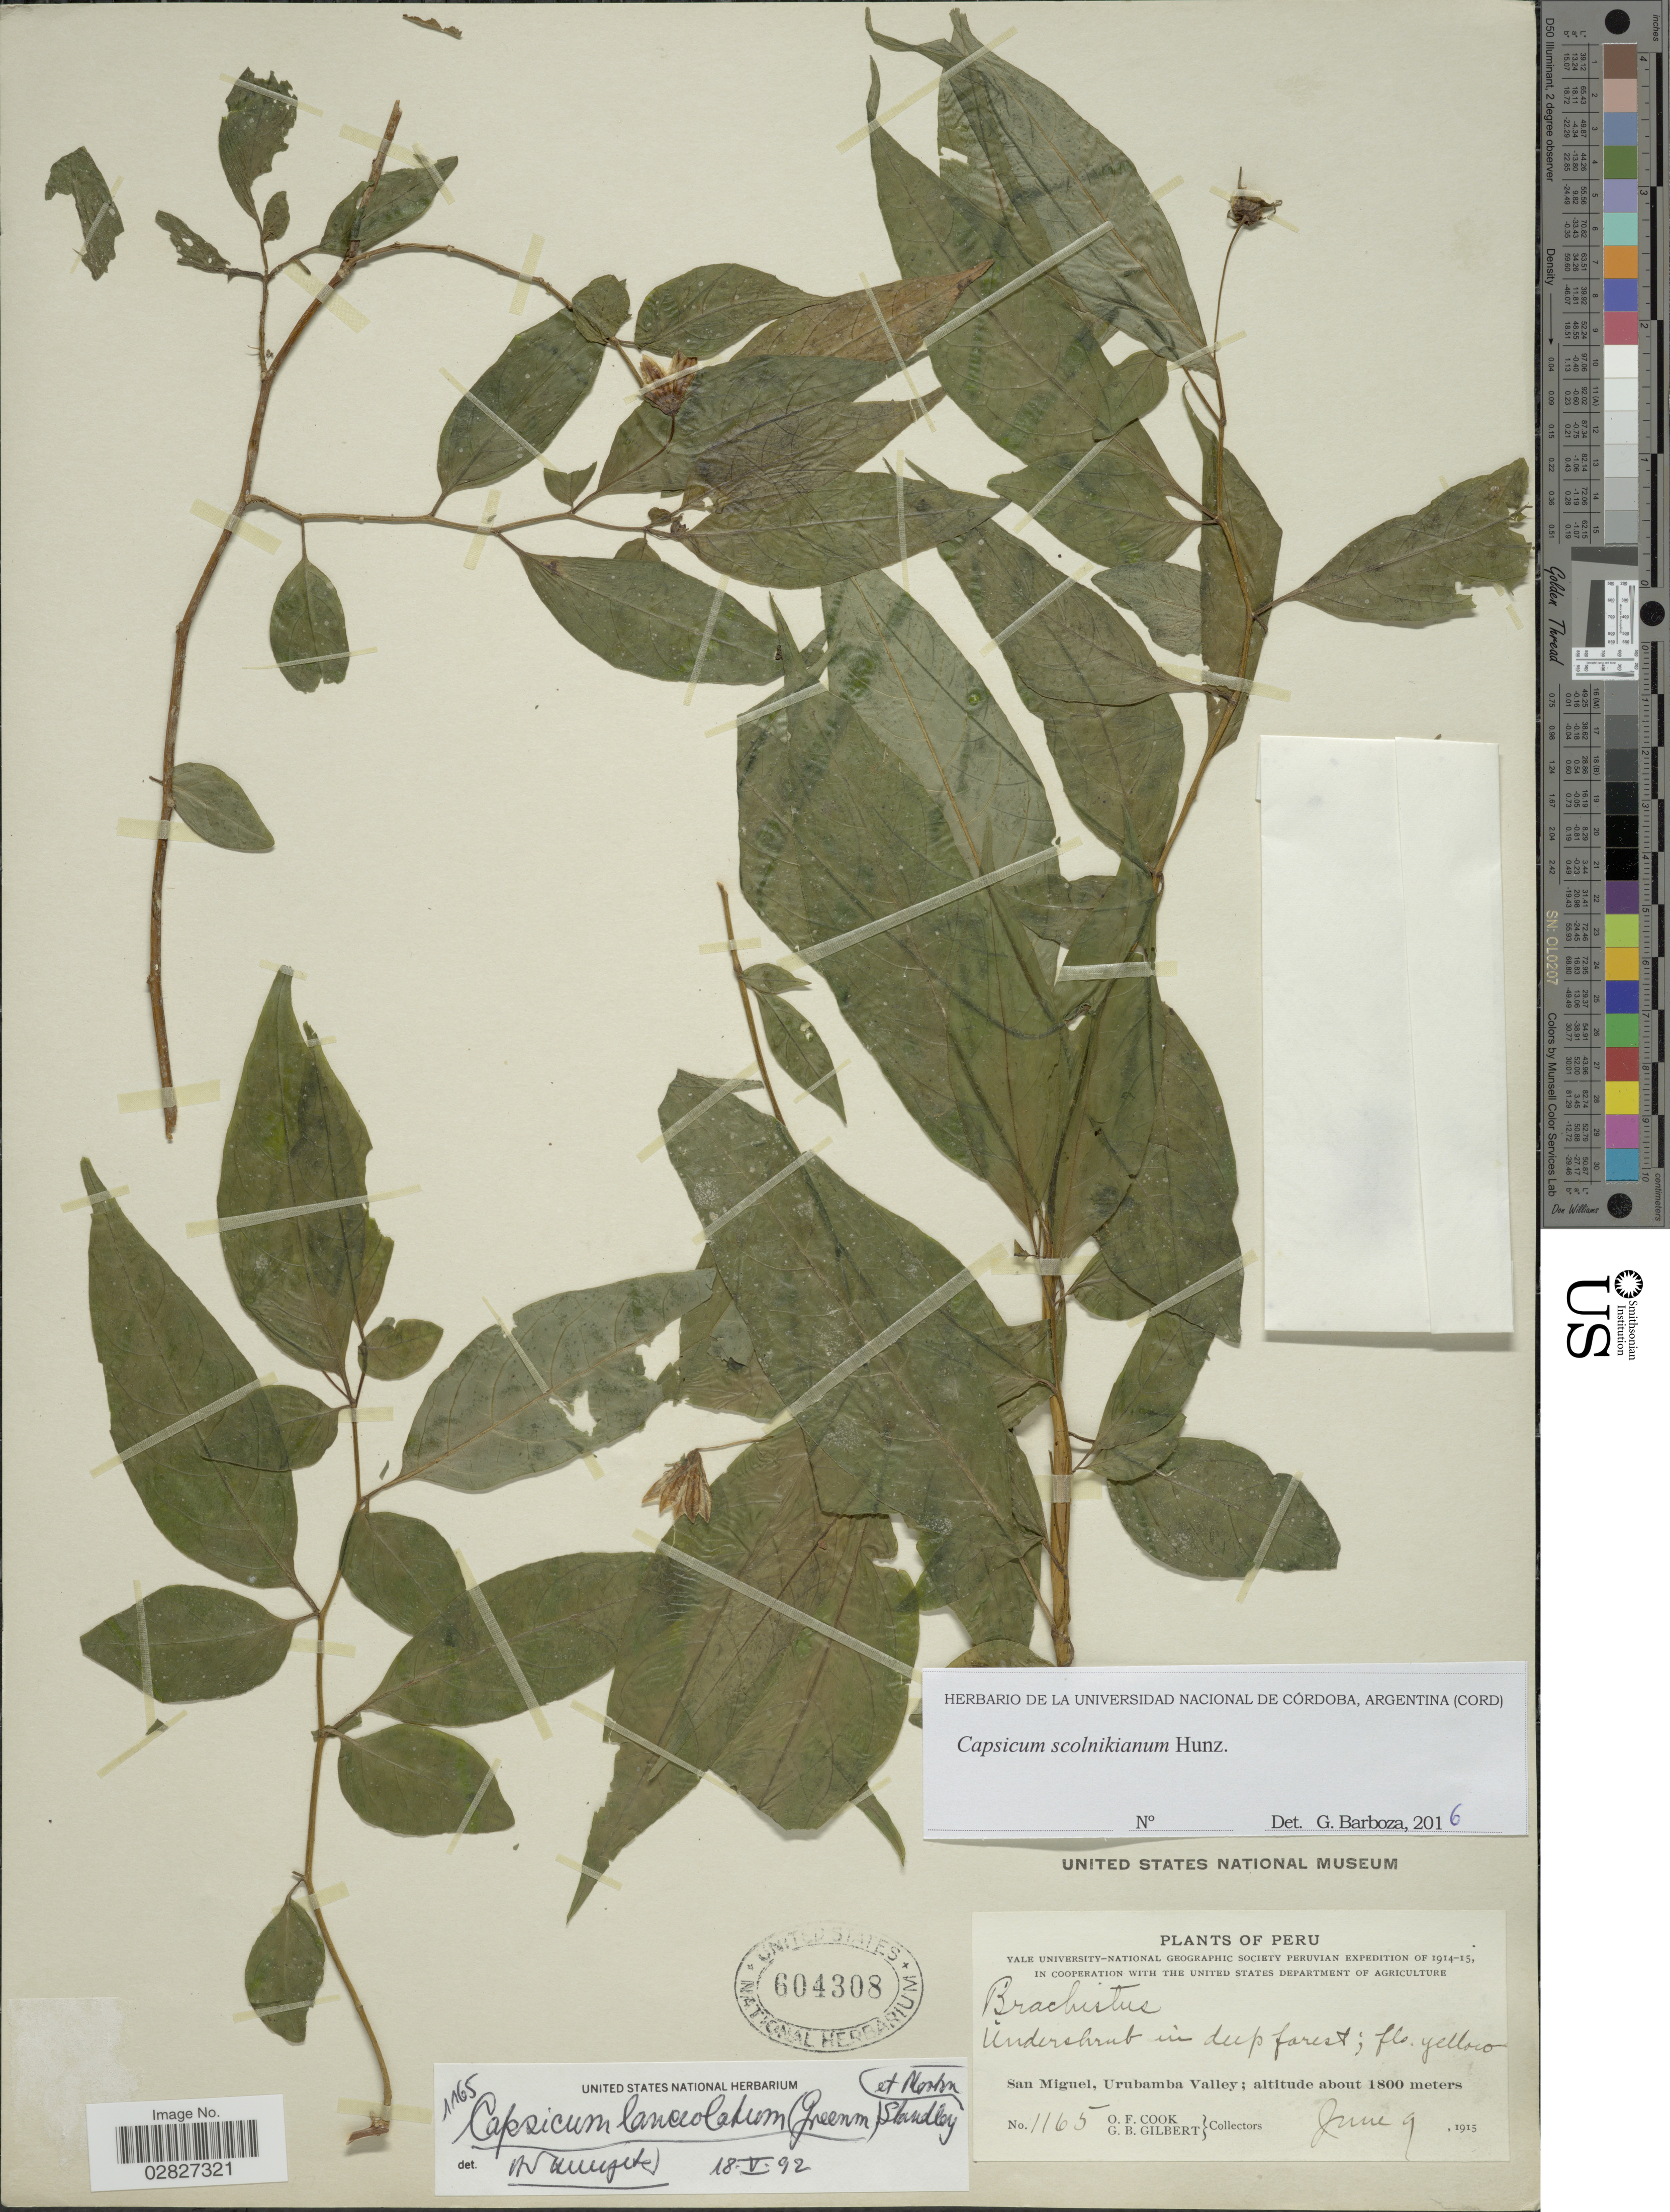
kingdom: Plantae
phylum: Tracheophyta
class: Magnoliopsida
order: Solanales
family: Solanaceae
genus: Capsicum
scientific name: Capsicum scolnikianum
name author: Hunz.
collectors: O. F. Cook & G. B. Gilbert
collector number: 1165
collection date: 1915-06-09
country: Peru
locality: San Miguel, Urubamba Valley.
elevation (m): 1800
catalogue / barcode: US 604308